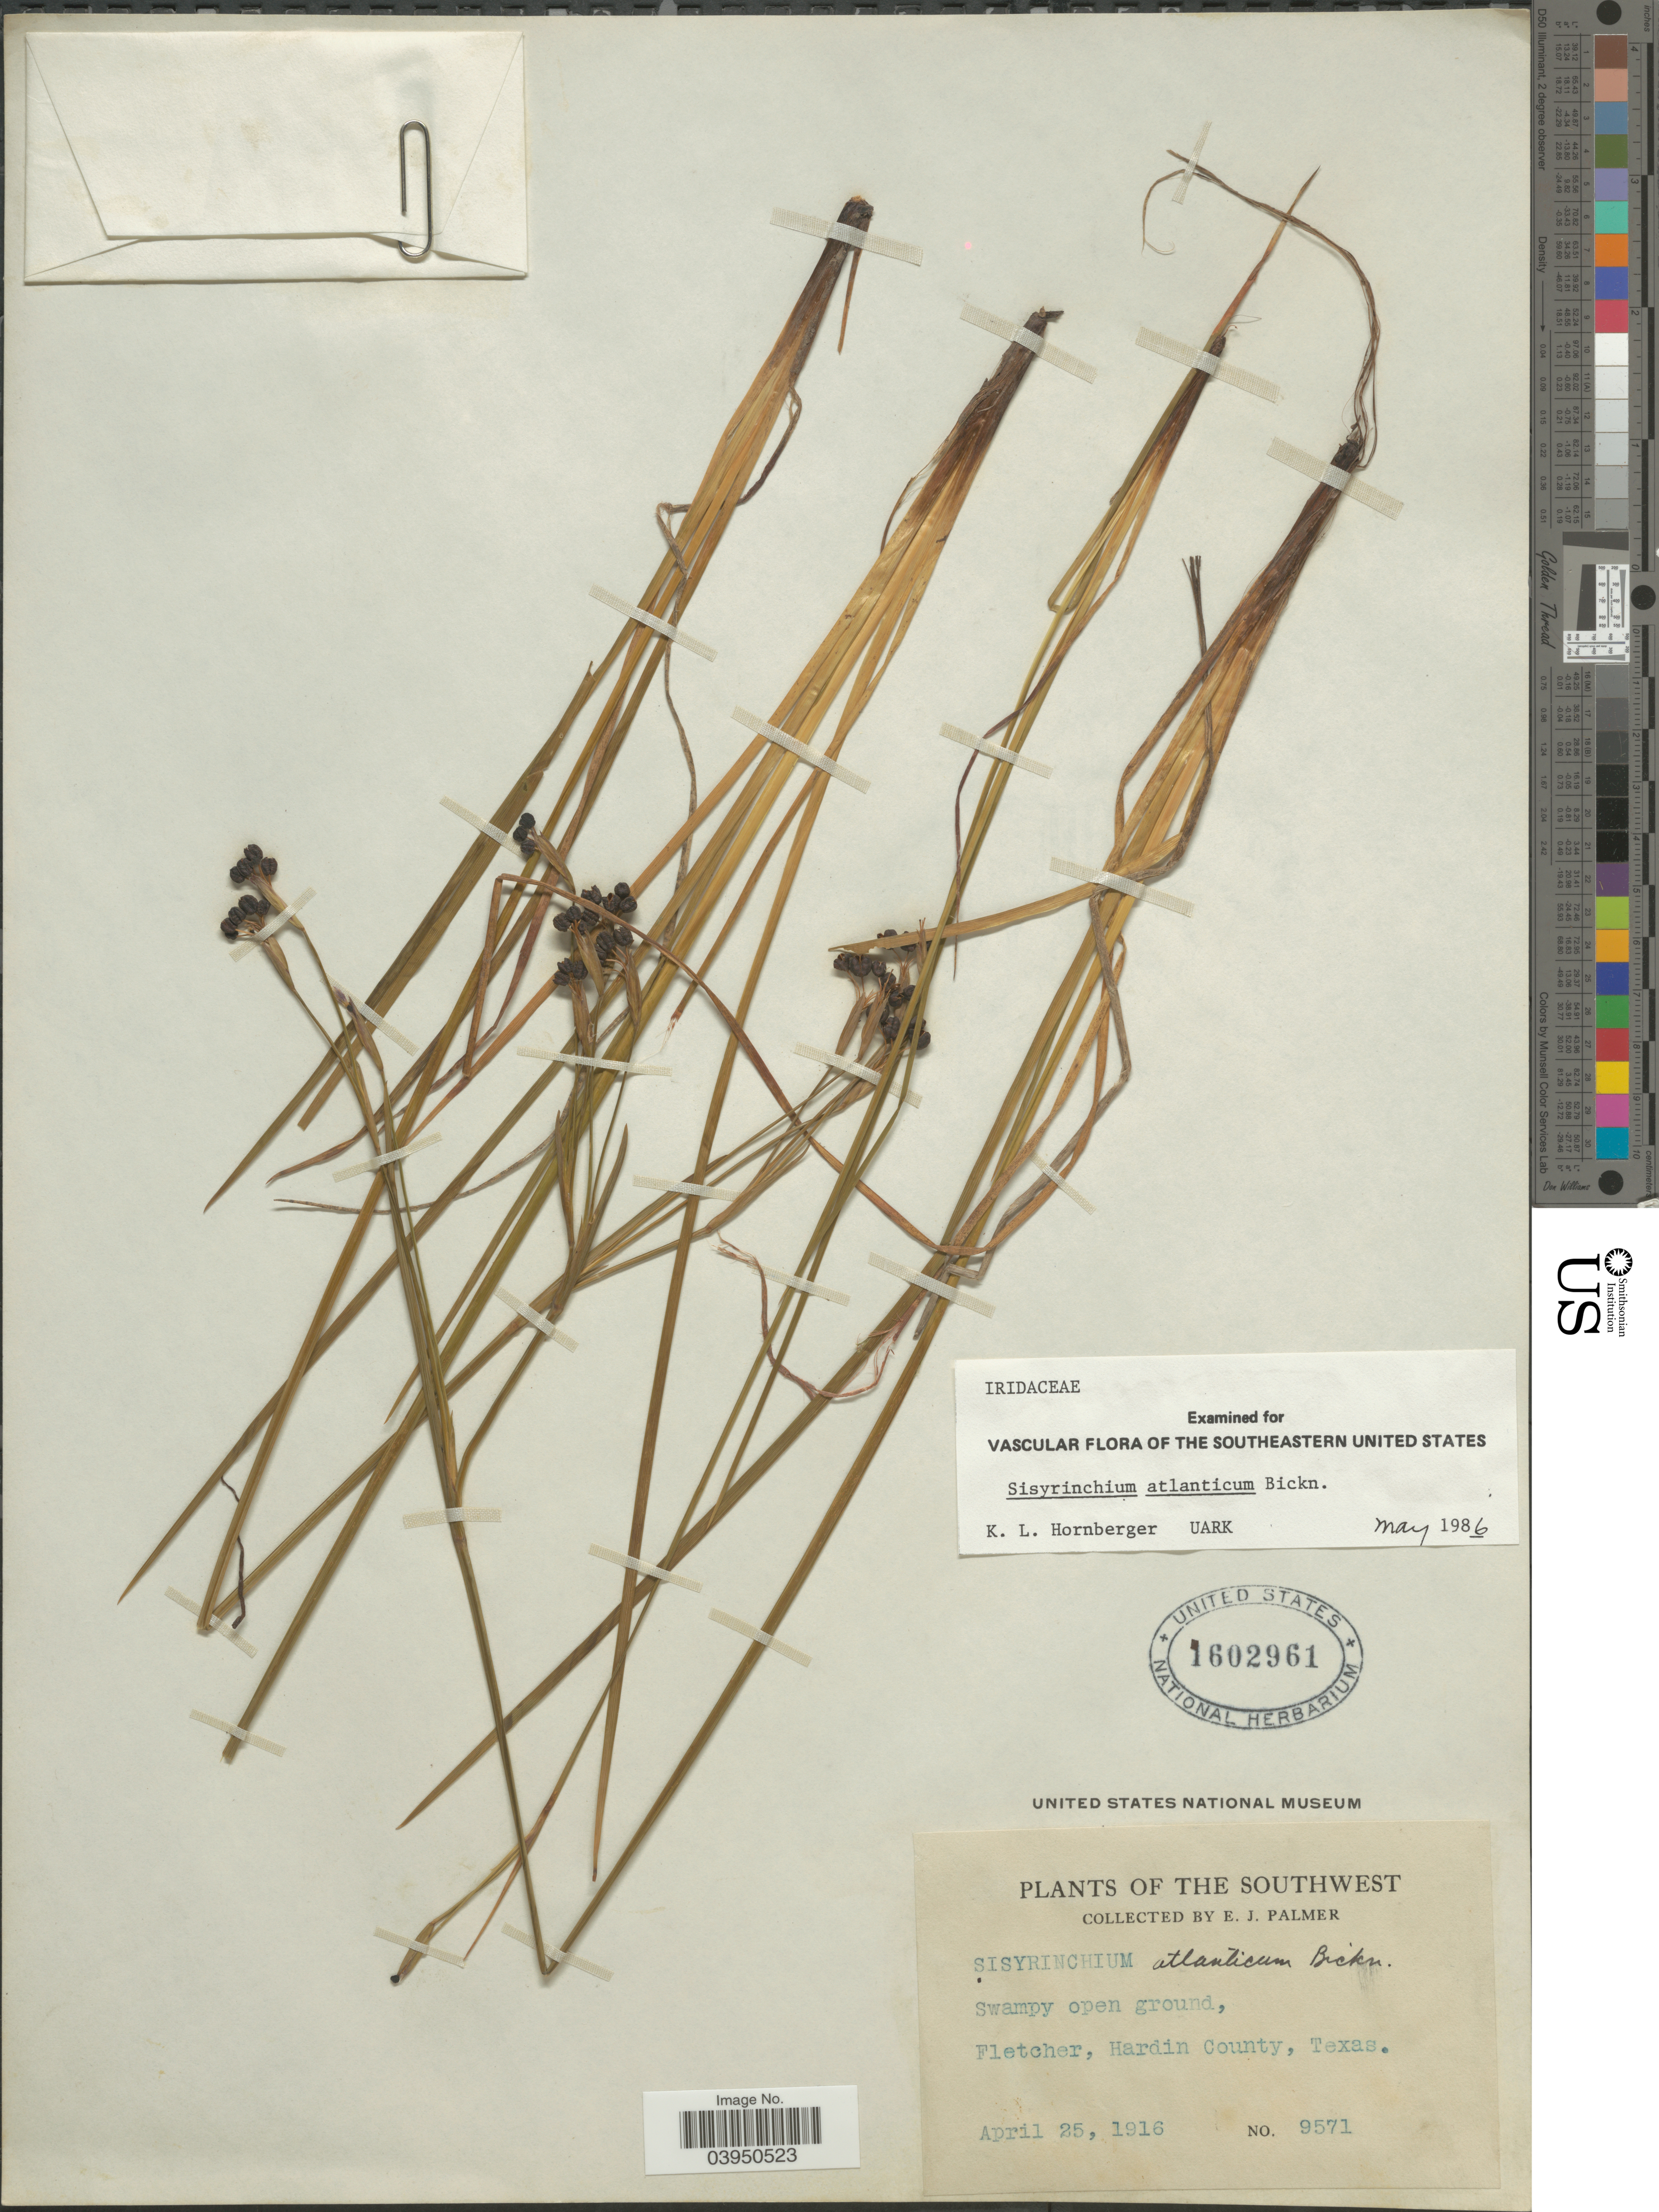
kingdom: Plantae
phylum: Tracheophyta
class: Liliopsida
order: Asparagales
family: Iridaceae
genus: Sisyrinchium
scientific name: Sisyrinchium atlanticum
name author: E.P. Bicknell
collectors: E. J. Palmer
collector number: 9571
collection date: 1916-04-25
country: United States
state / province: Texas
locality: The Southwest. Fletcher, Hardin County.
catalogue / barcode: US 1602961